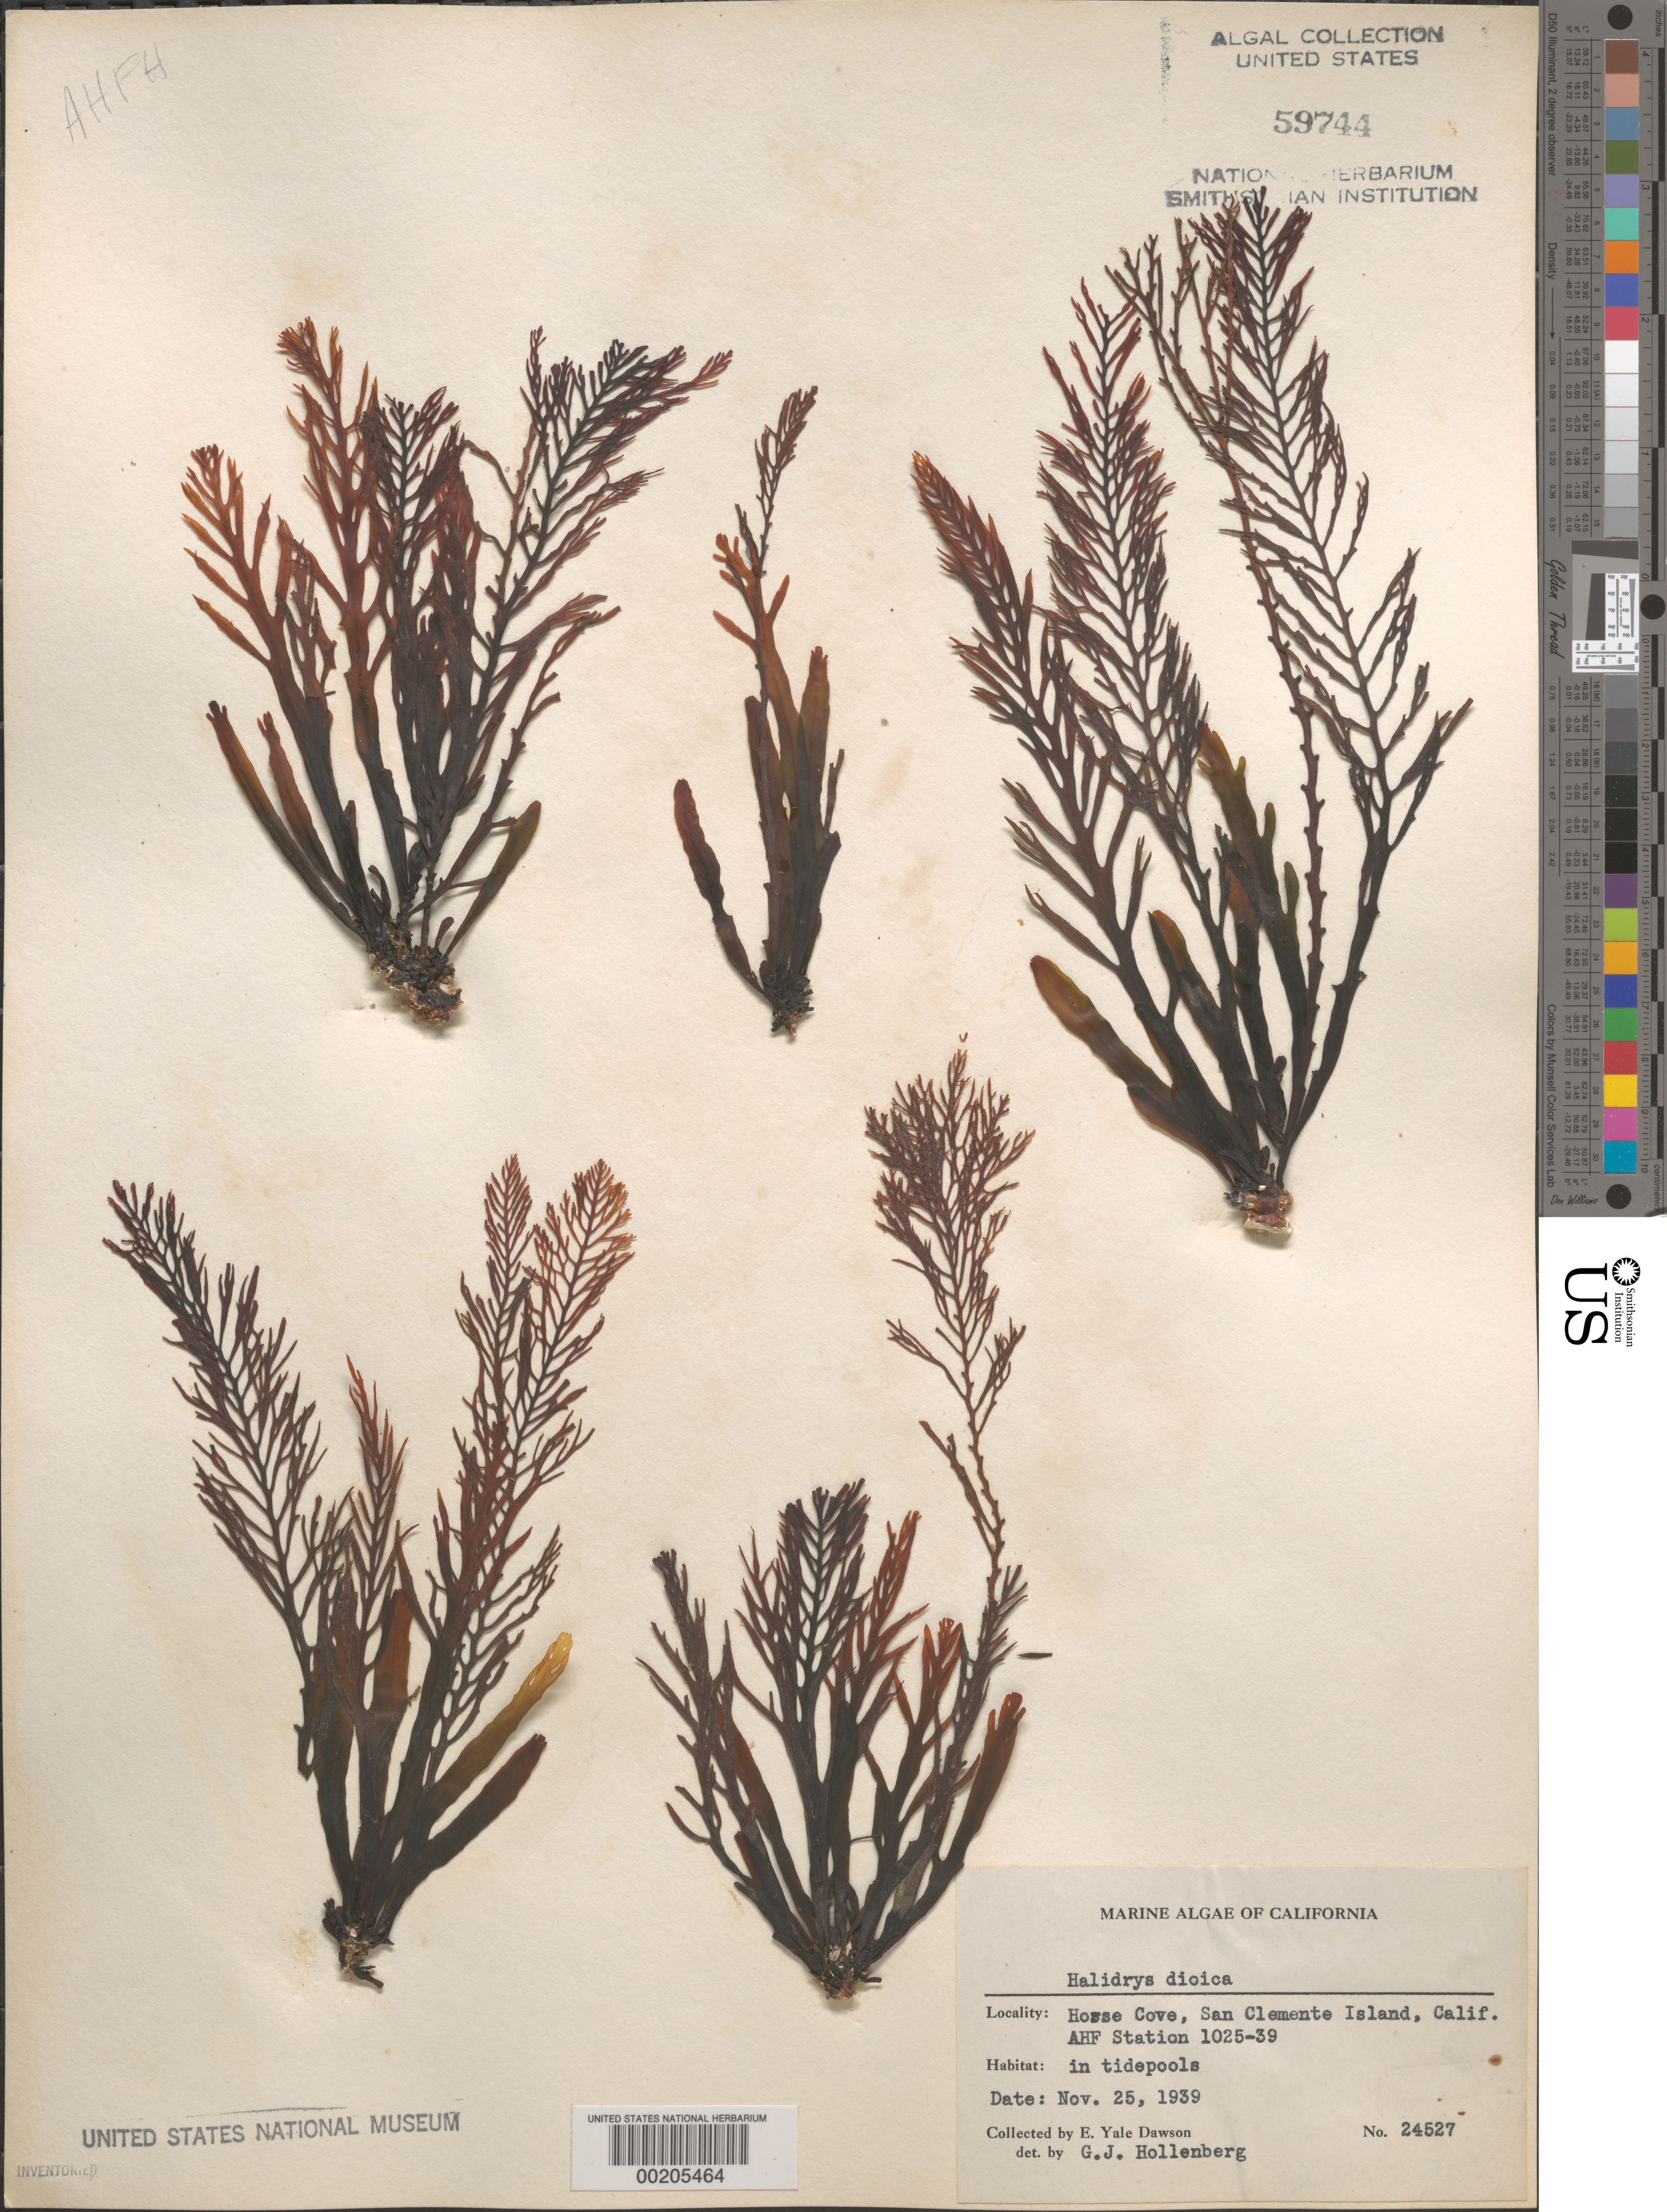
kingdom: Chromista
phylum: Ochrophyta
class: Phaeophyceae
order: Fucales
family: Sargassaceae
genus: Halidrys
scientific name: Halidrys dioica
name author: N.L. Gardner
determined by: Hollenberg, George J.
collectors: E. Y. Dawson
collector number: EYD 24527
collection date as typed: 25 Nov 1939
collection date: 1939-11-25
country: United States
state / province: California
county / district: Los Angeles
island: San Clemente Island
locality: Horse Cove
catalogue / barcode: US 59744